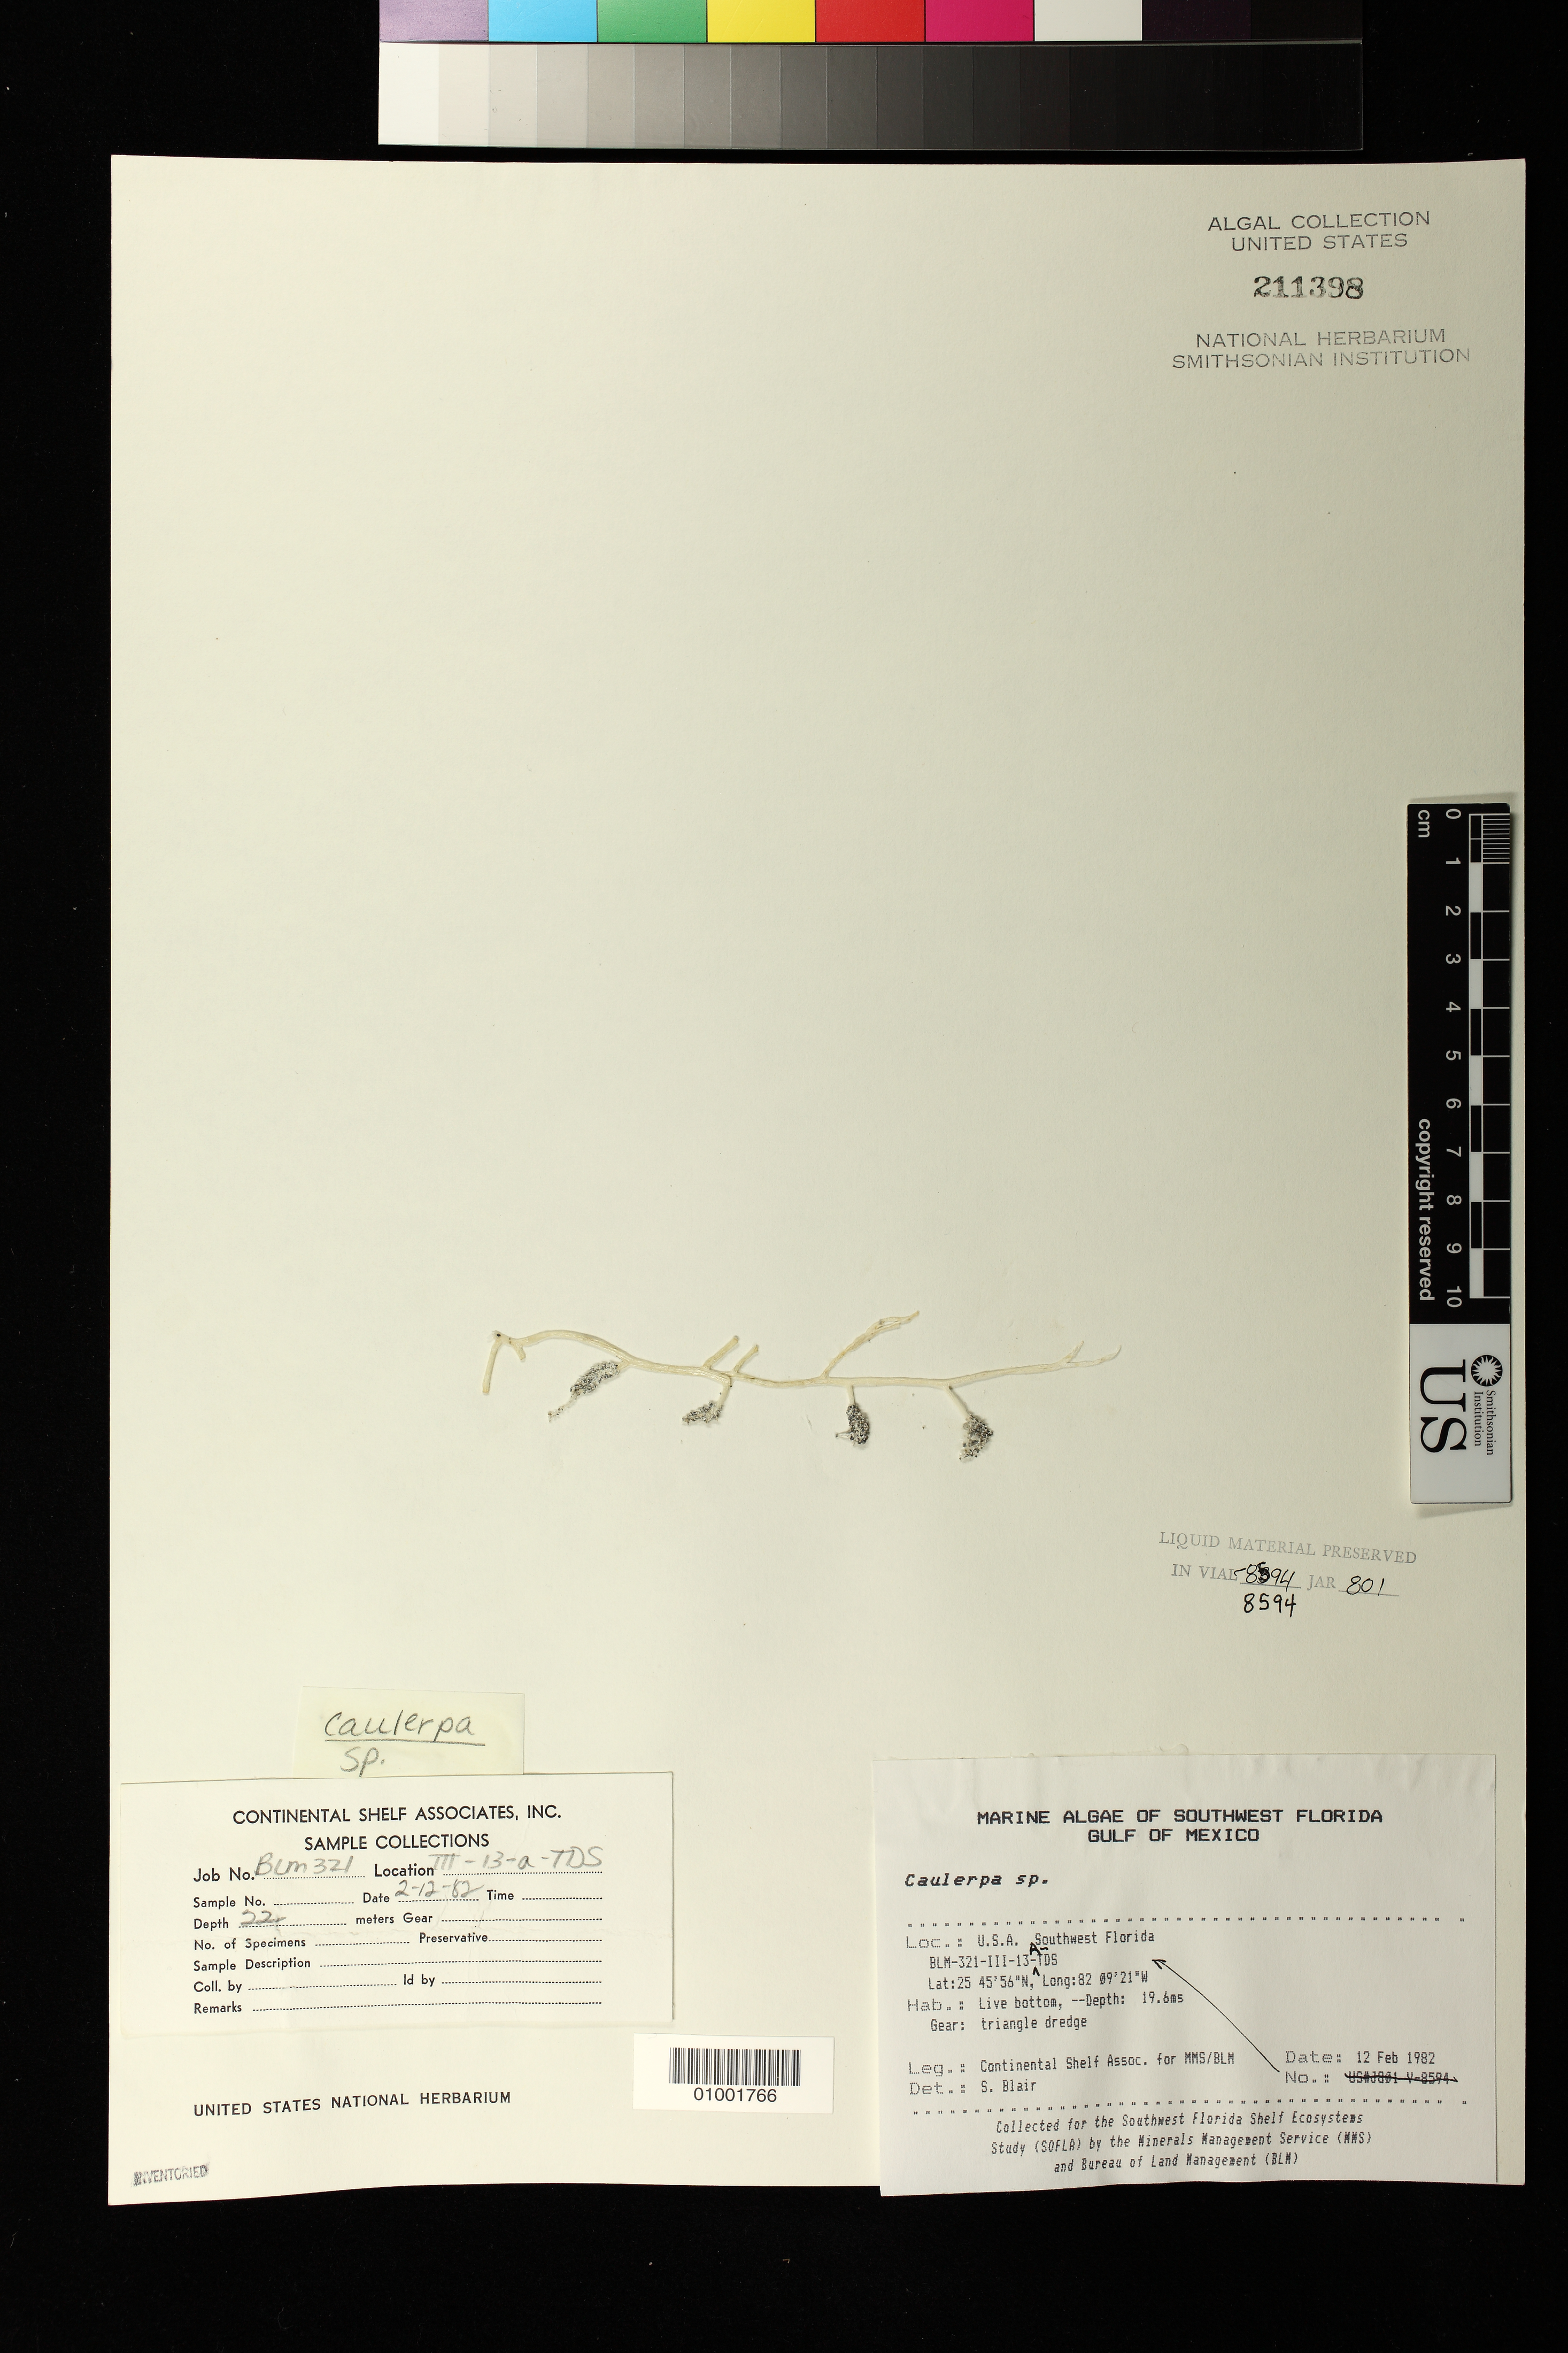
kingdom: Plantae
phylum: Chlorophyta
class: Ulvophyceae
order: Bryopsidales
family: Caulerpaceae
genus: Caulerpa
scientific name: Caulerpa sp.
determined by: Blair, S. M.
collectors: Continental Shelf Associates for the MMS/BLM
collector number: BLM-321-III-13-A-TDS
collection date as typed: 12 Feb 1982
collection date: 1982-02-12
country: United States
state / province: Florida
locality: Gulf of Mexico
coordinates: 25 45'56"N, 82 09'21"W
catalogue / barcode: US 211398